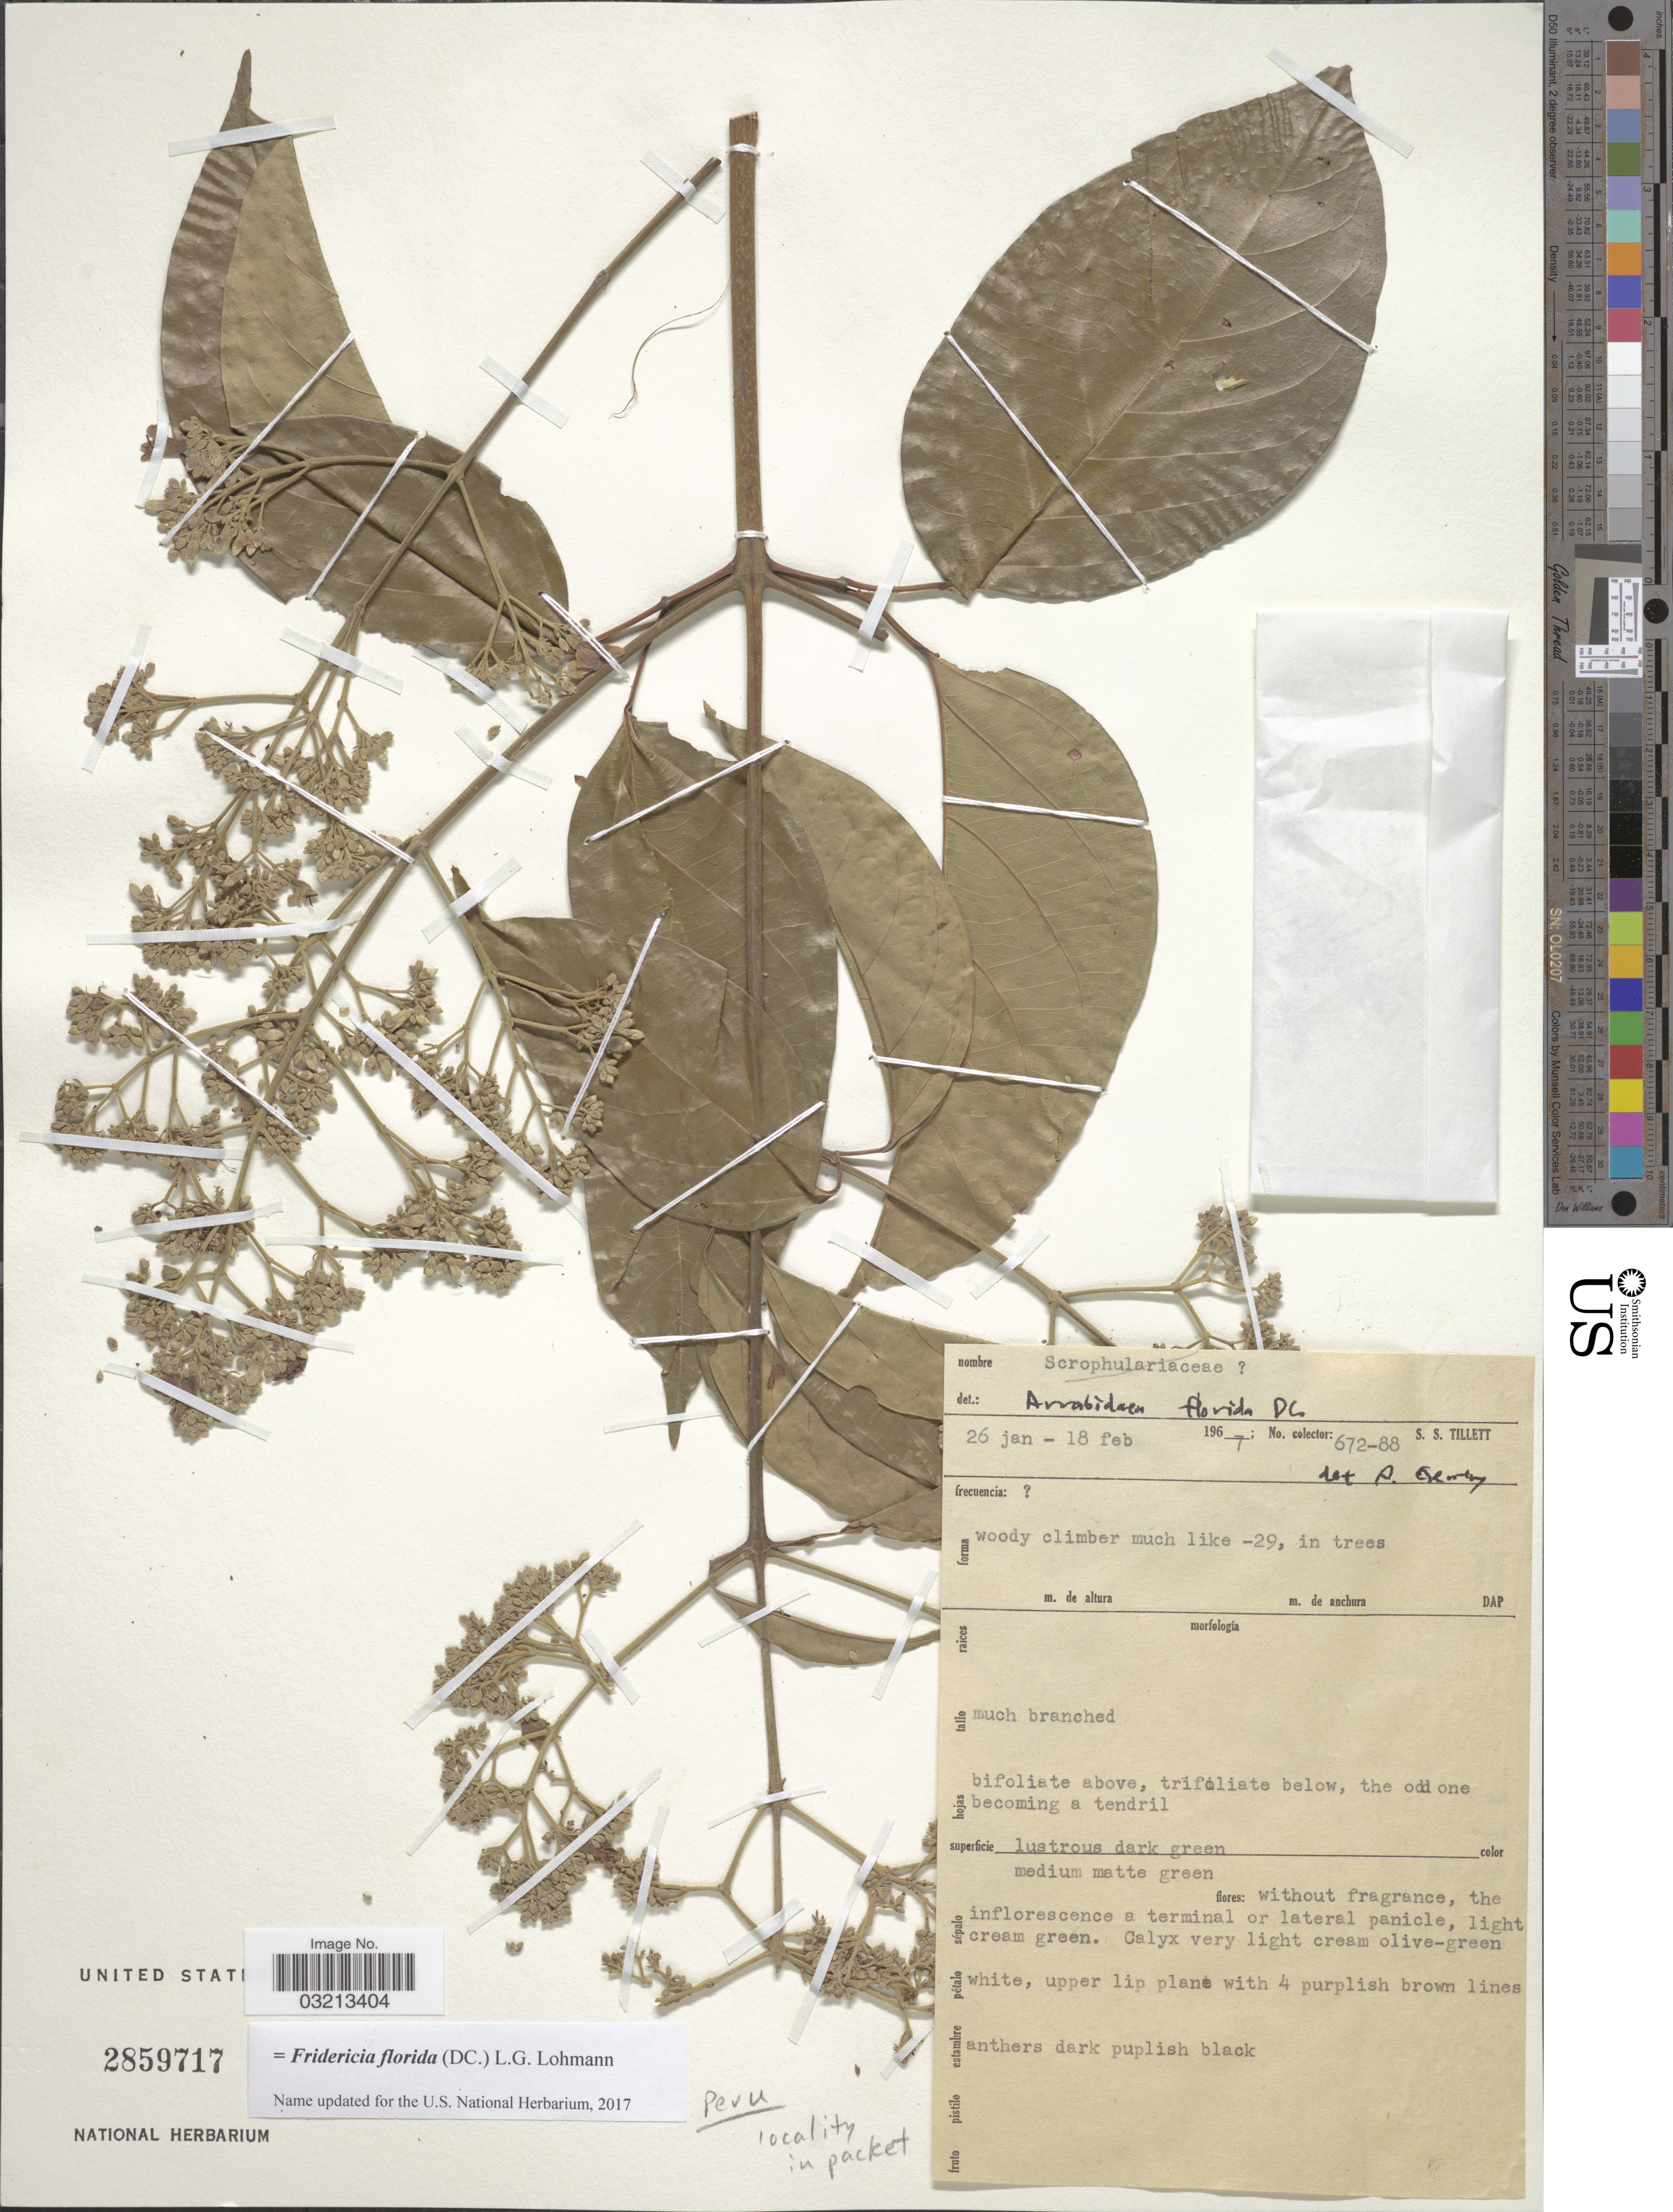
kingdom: Plantae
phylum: Tracheophyta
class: Magnoliopsida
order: Lamiales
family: Bignoniaceae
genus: Fridericia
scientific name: Fridericia florida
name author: (DC.) L.G. Lohmann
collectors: S. S. Tillett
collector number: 672-88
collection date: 1967-01-26/1967-02-18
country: Peru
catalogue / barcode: US 2859717